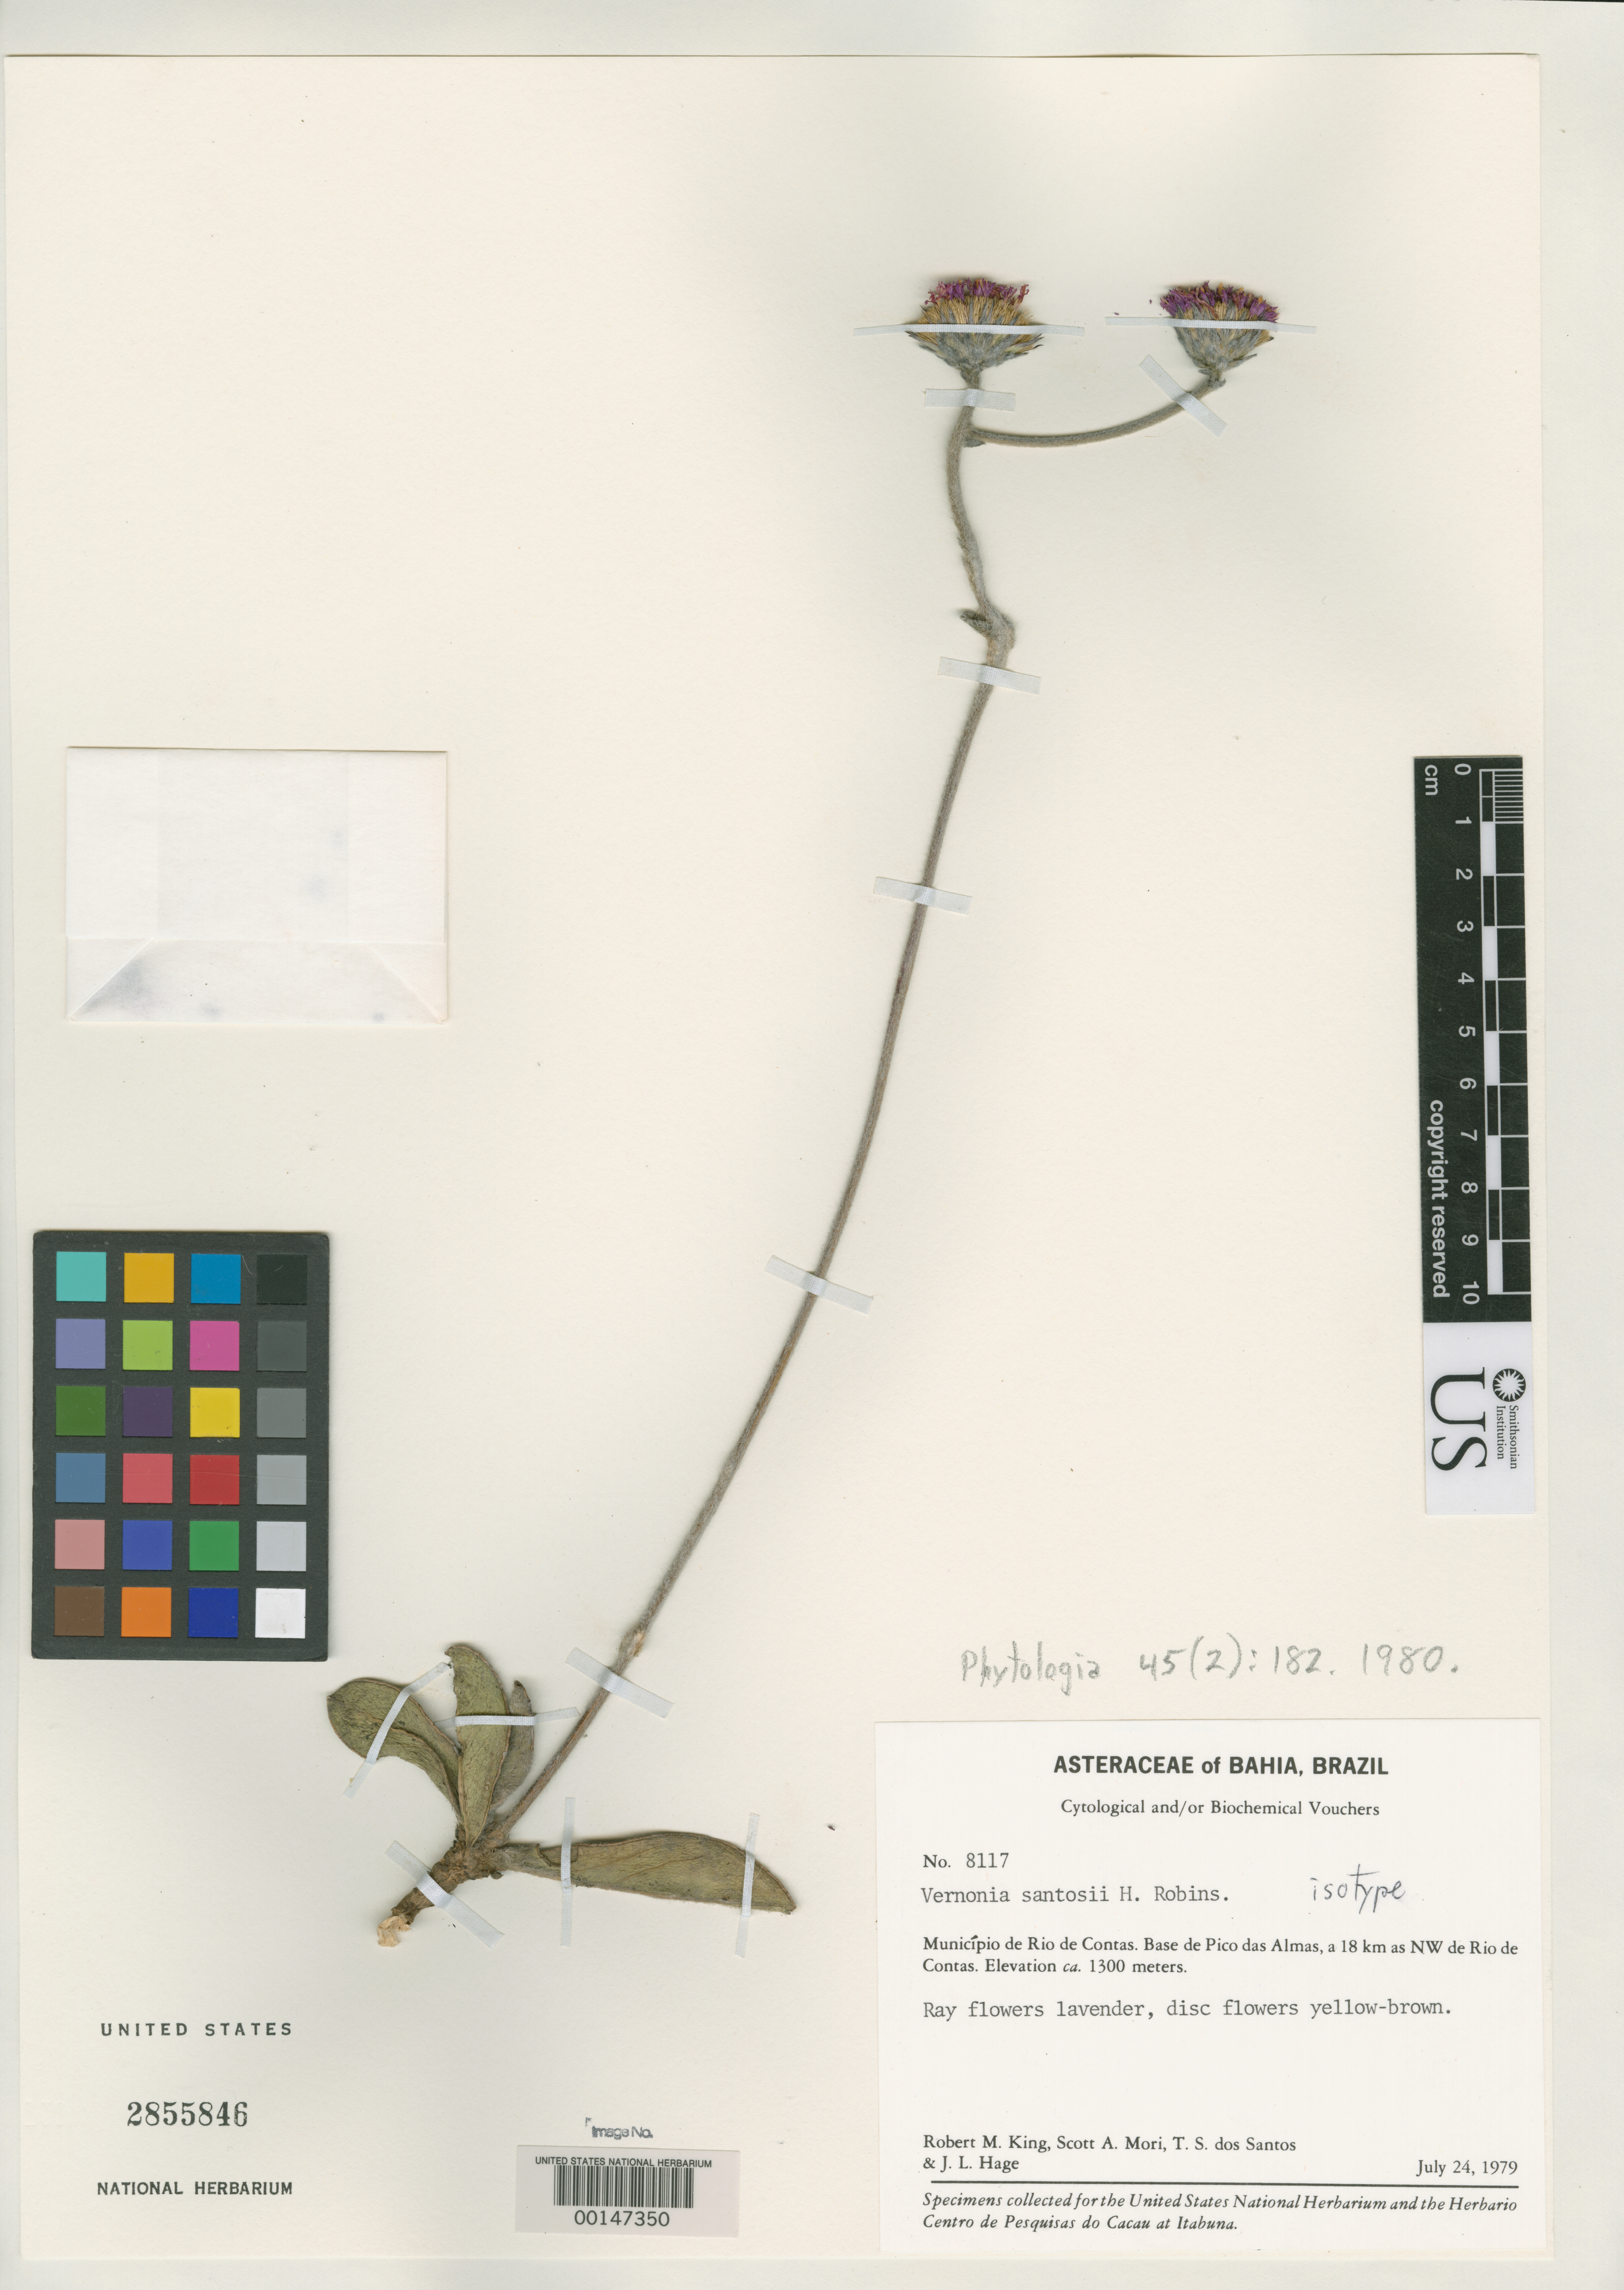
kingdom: Plantae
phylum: Tracheophyta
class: Magnoliopsida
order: Asterales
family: Asteraceae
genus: Vernonia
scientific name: Vernonia santosii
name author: H. Rob.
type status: Isotype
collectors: R. M. King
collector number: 8117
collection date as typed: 24 Jul 1979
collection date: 1979-07-24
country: Brazil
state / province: Bahia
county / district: Rio de Contas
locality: Base of Pico das Almas, NW of Rio de Contas.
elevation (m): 1300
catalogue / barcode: US 2855846